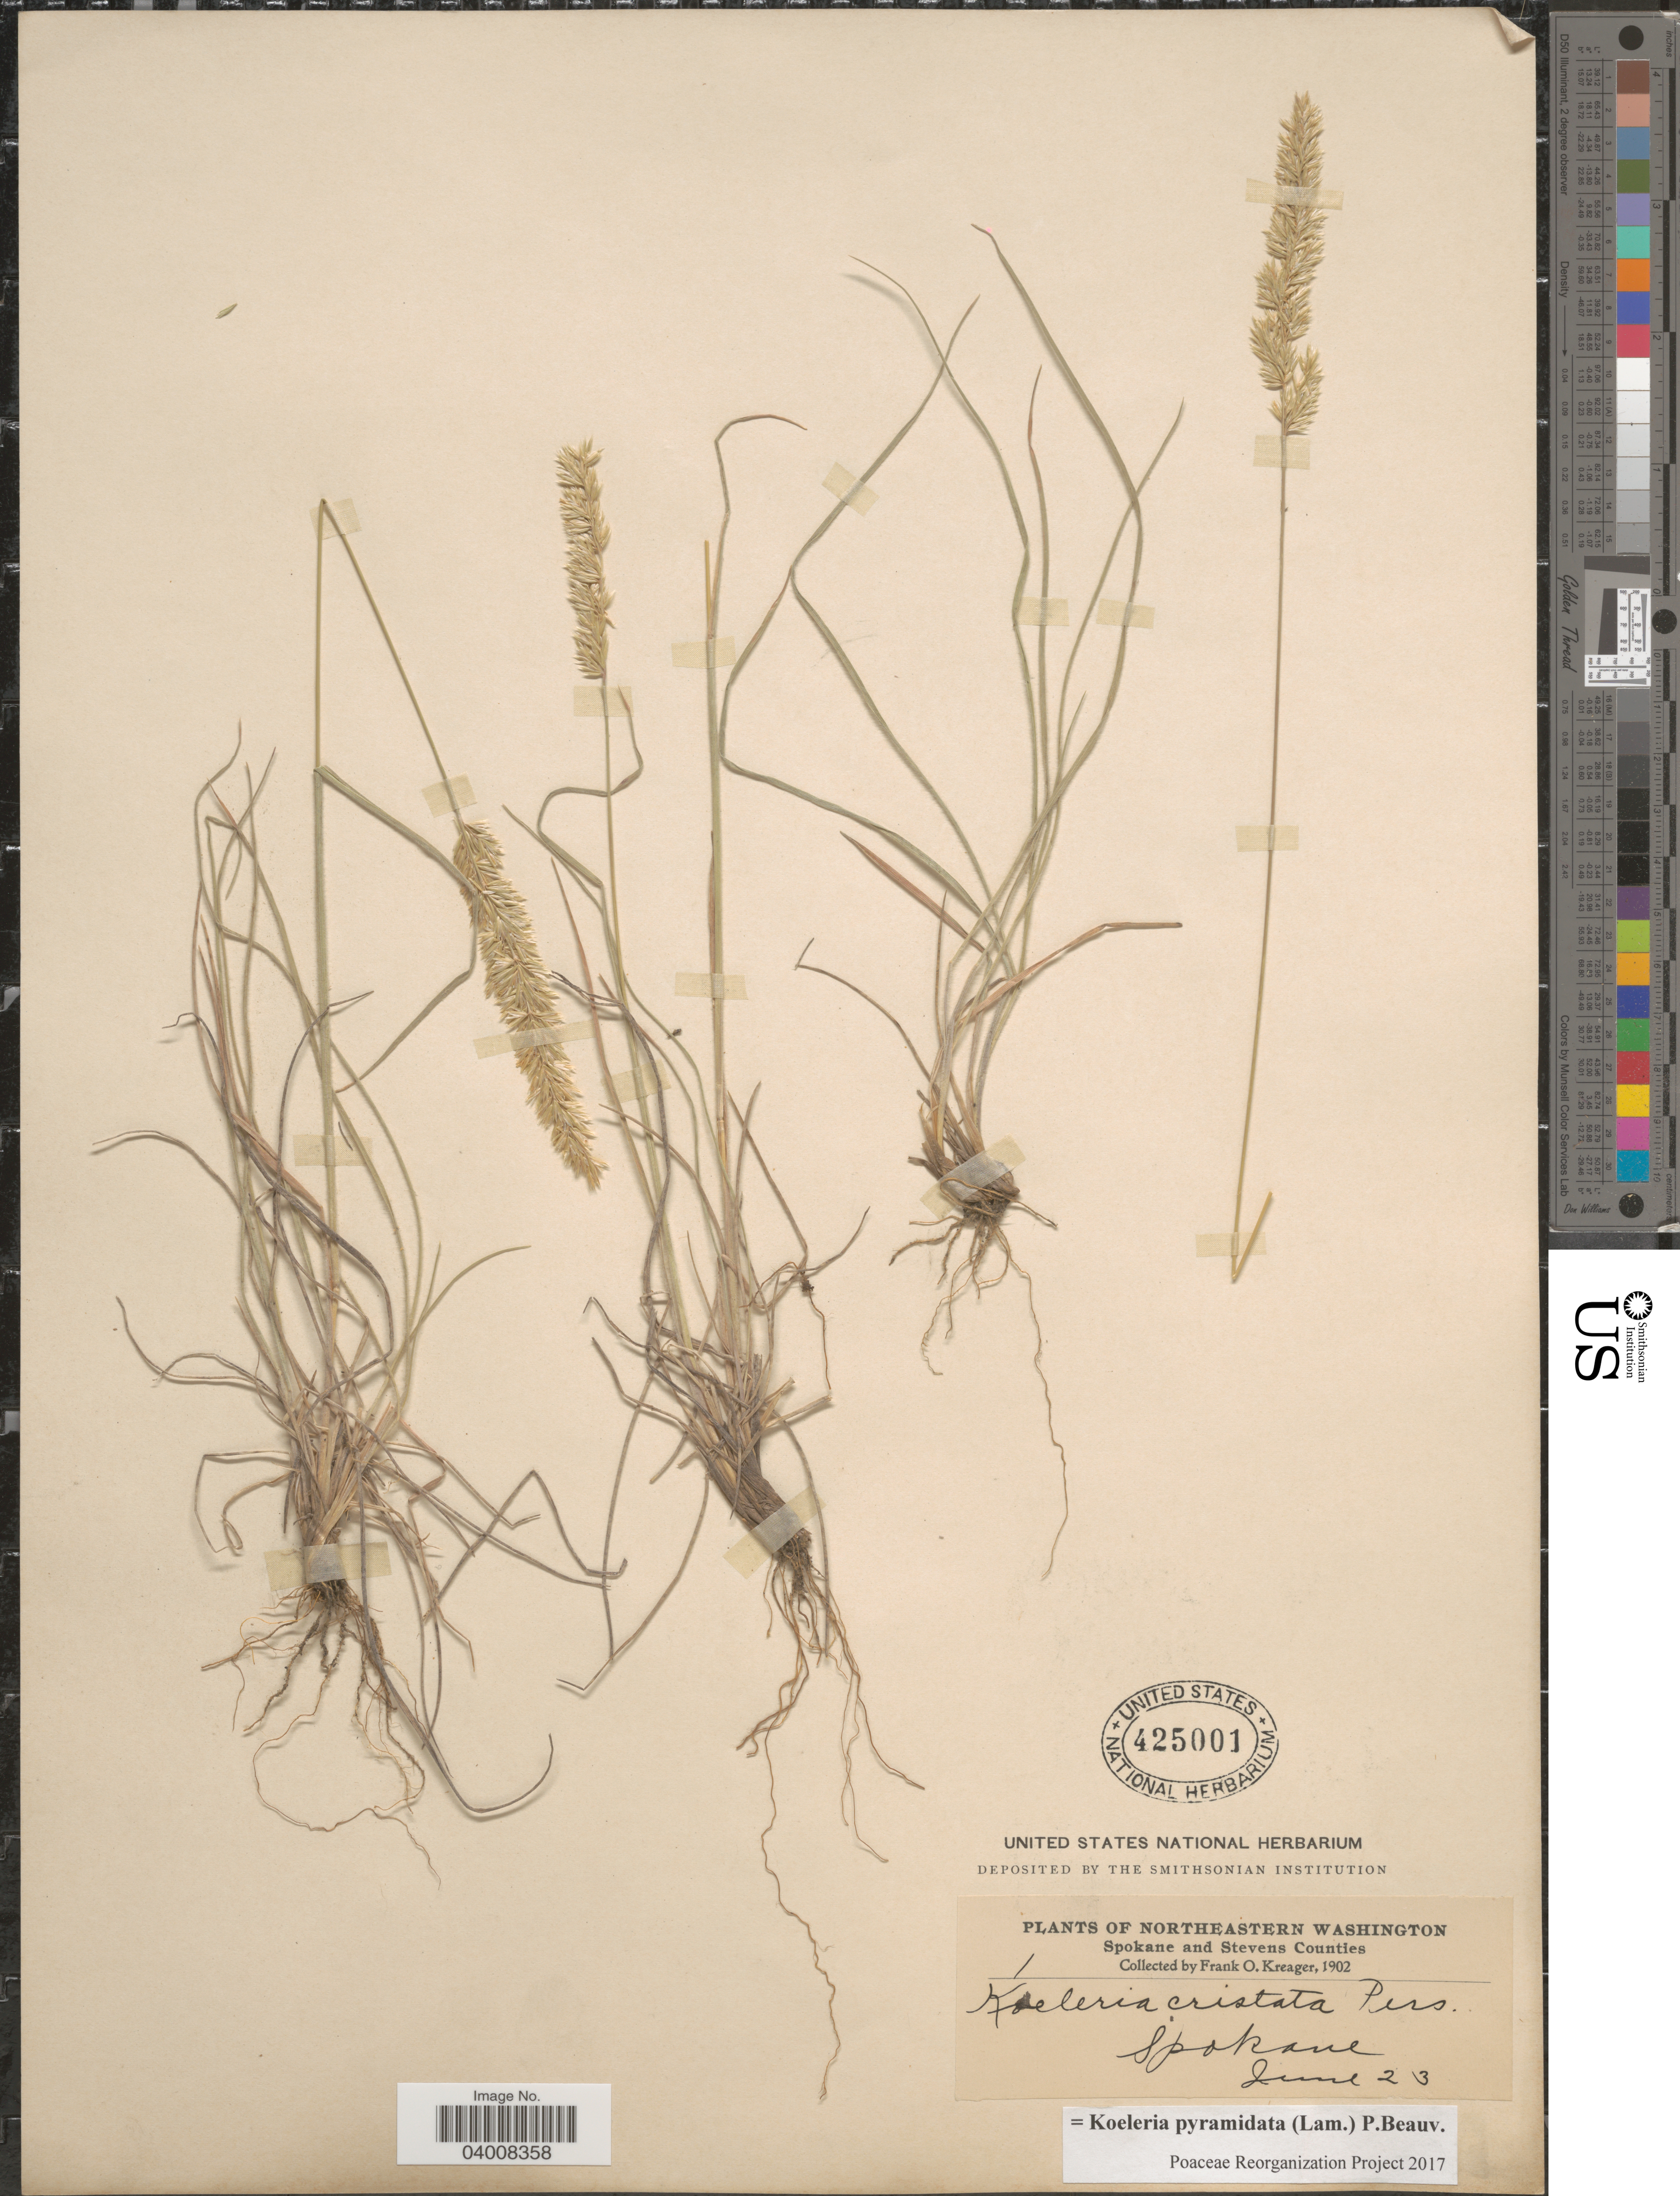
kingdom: Plantae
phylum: Tracheophyta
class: Liliopsida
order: Poales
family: Poaceae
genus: Koeleria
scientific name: Koeleria pyramidata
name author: (Lam.) P. Beauv.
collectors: F. Kreager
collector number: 1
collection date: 1902-06-23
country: United States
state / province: Washington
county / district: Spokane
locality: Northeastern Washington. Spokane County. Spokane.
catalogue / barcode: US 425001